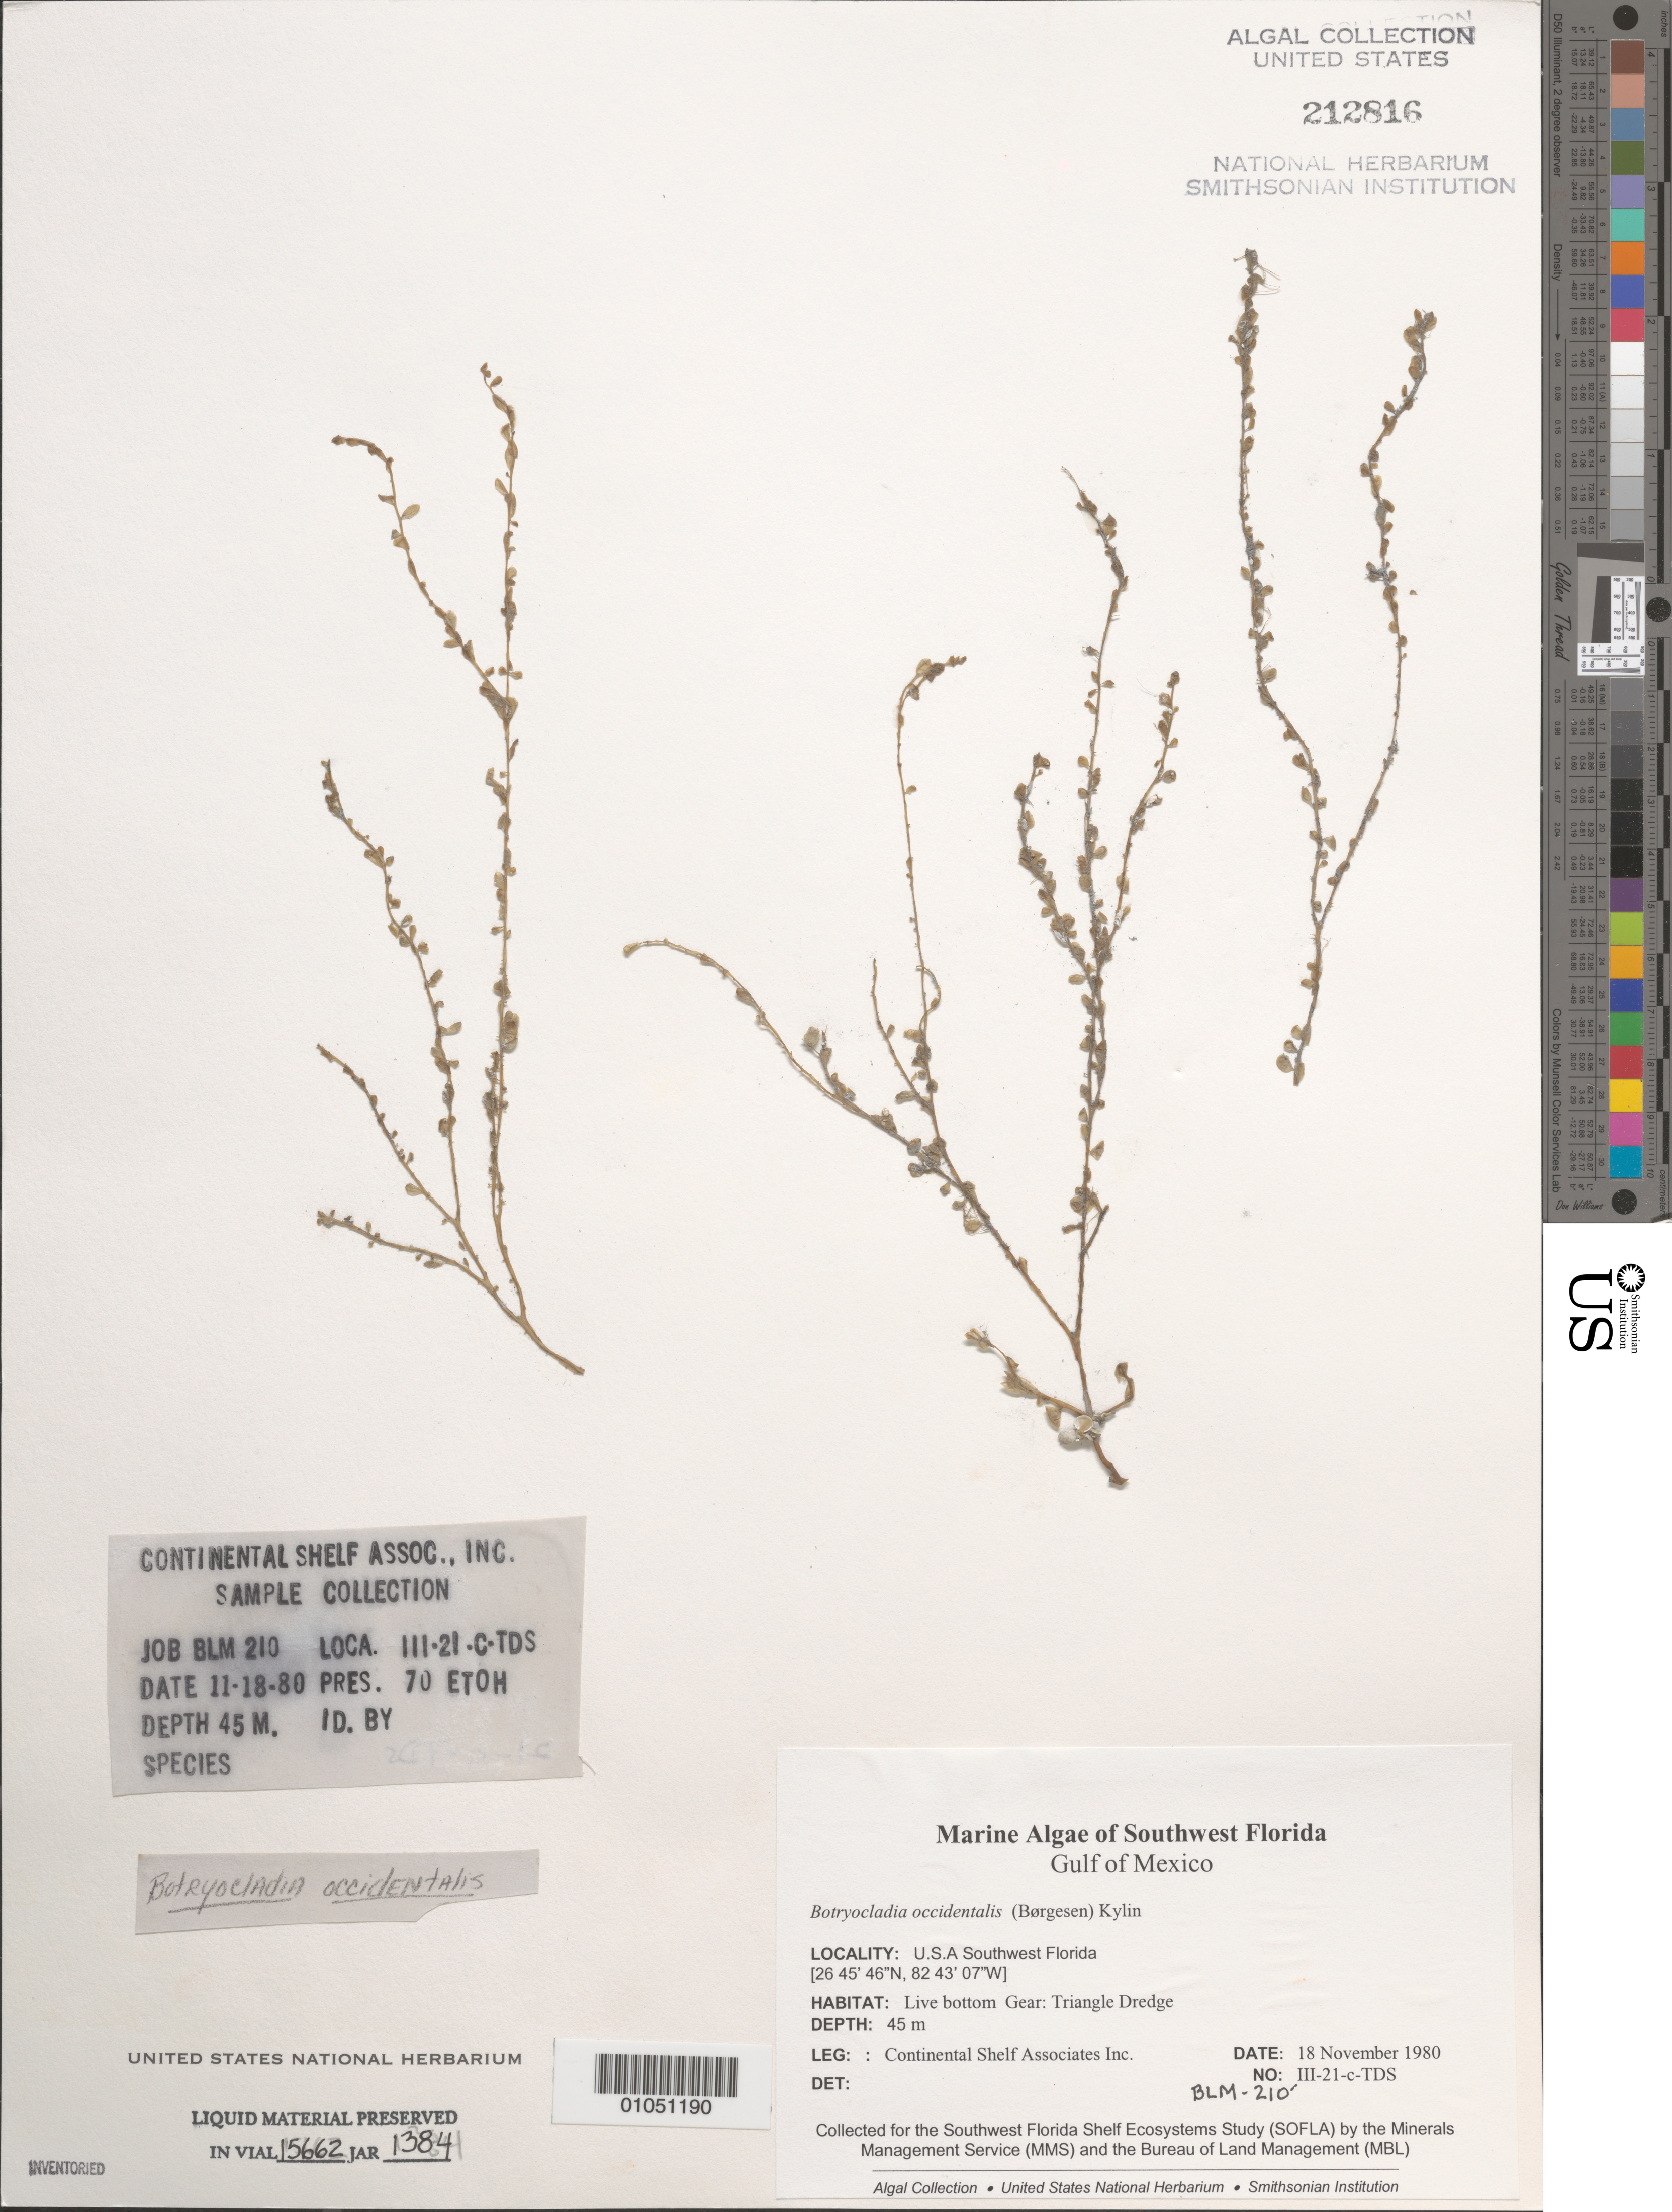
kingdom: Plantae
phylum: Rhodophyta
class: Florideophyceae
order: Rhodymeniales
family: Rhodymeniaceae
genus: Botryocladia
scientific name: Botryocladia occidentalis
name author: (Børgesen) Kylin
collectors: Continental Shelf Associates for the MMS/BLM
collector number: BLM-210-III-21-C-TDS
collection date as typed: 18 Nov 1980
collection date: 1980-11-18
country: United States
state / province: Florida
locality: Gulf of Mexico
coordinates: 26 45'46"N, 82 43'07"W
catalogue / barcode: US 212816